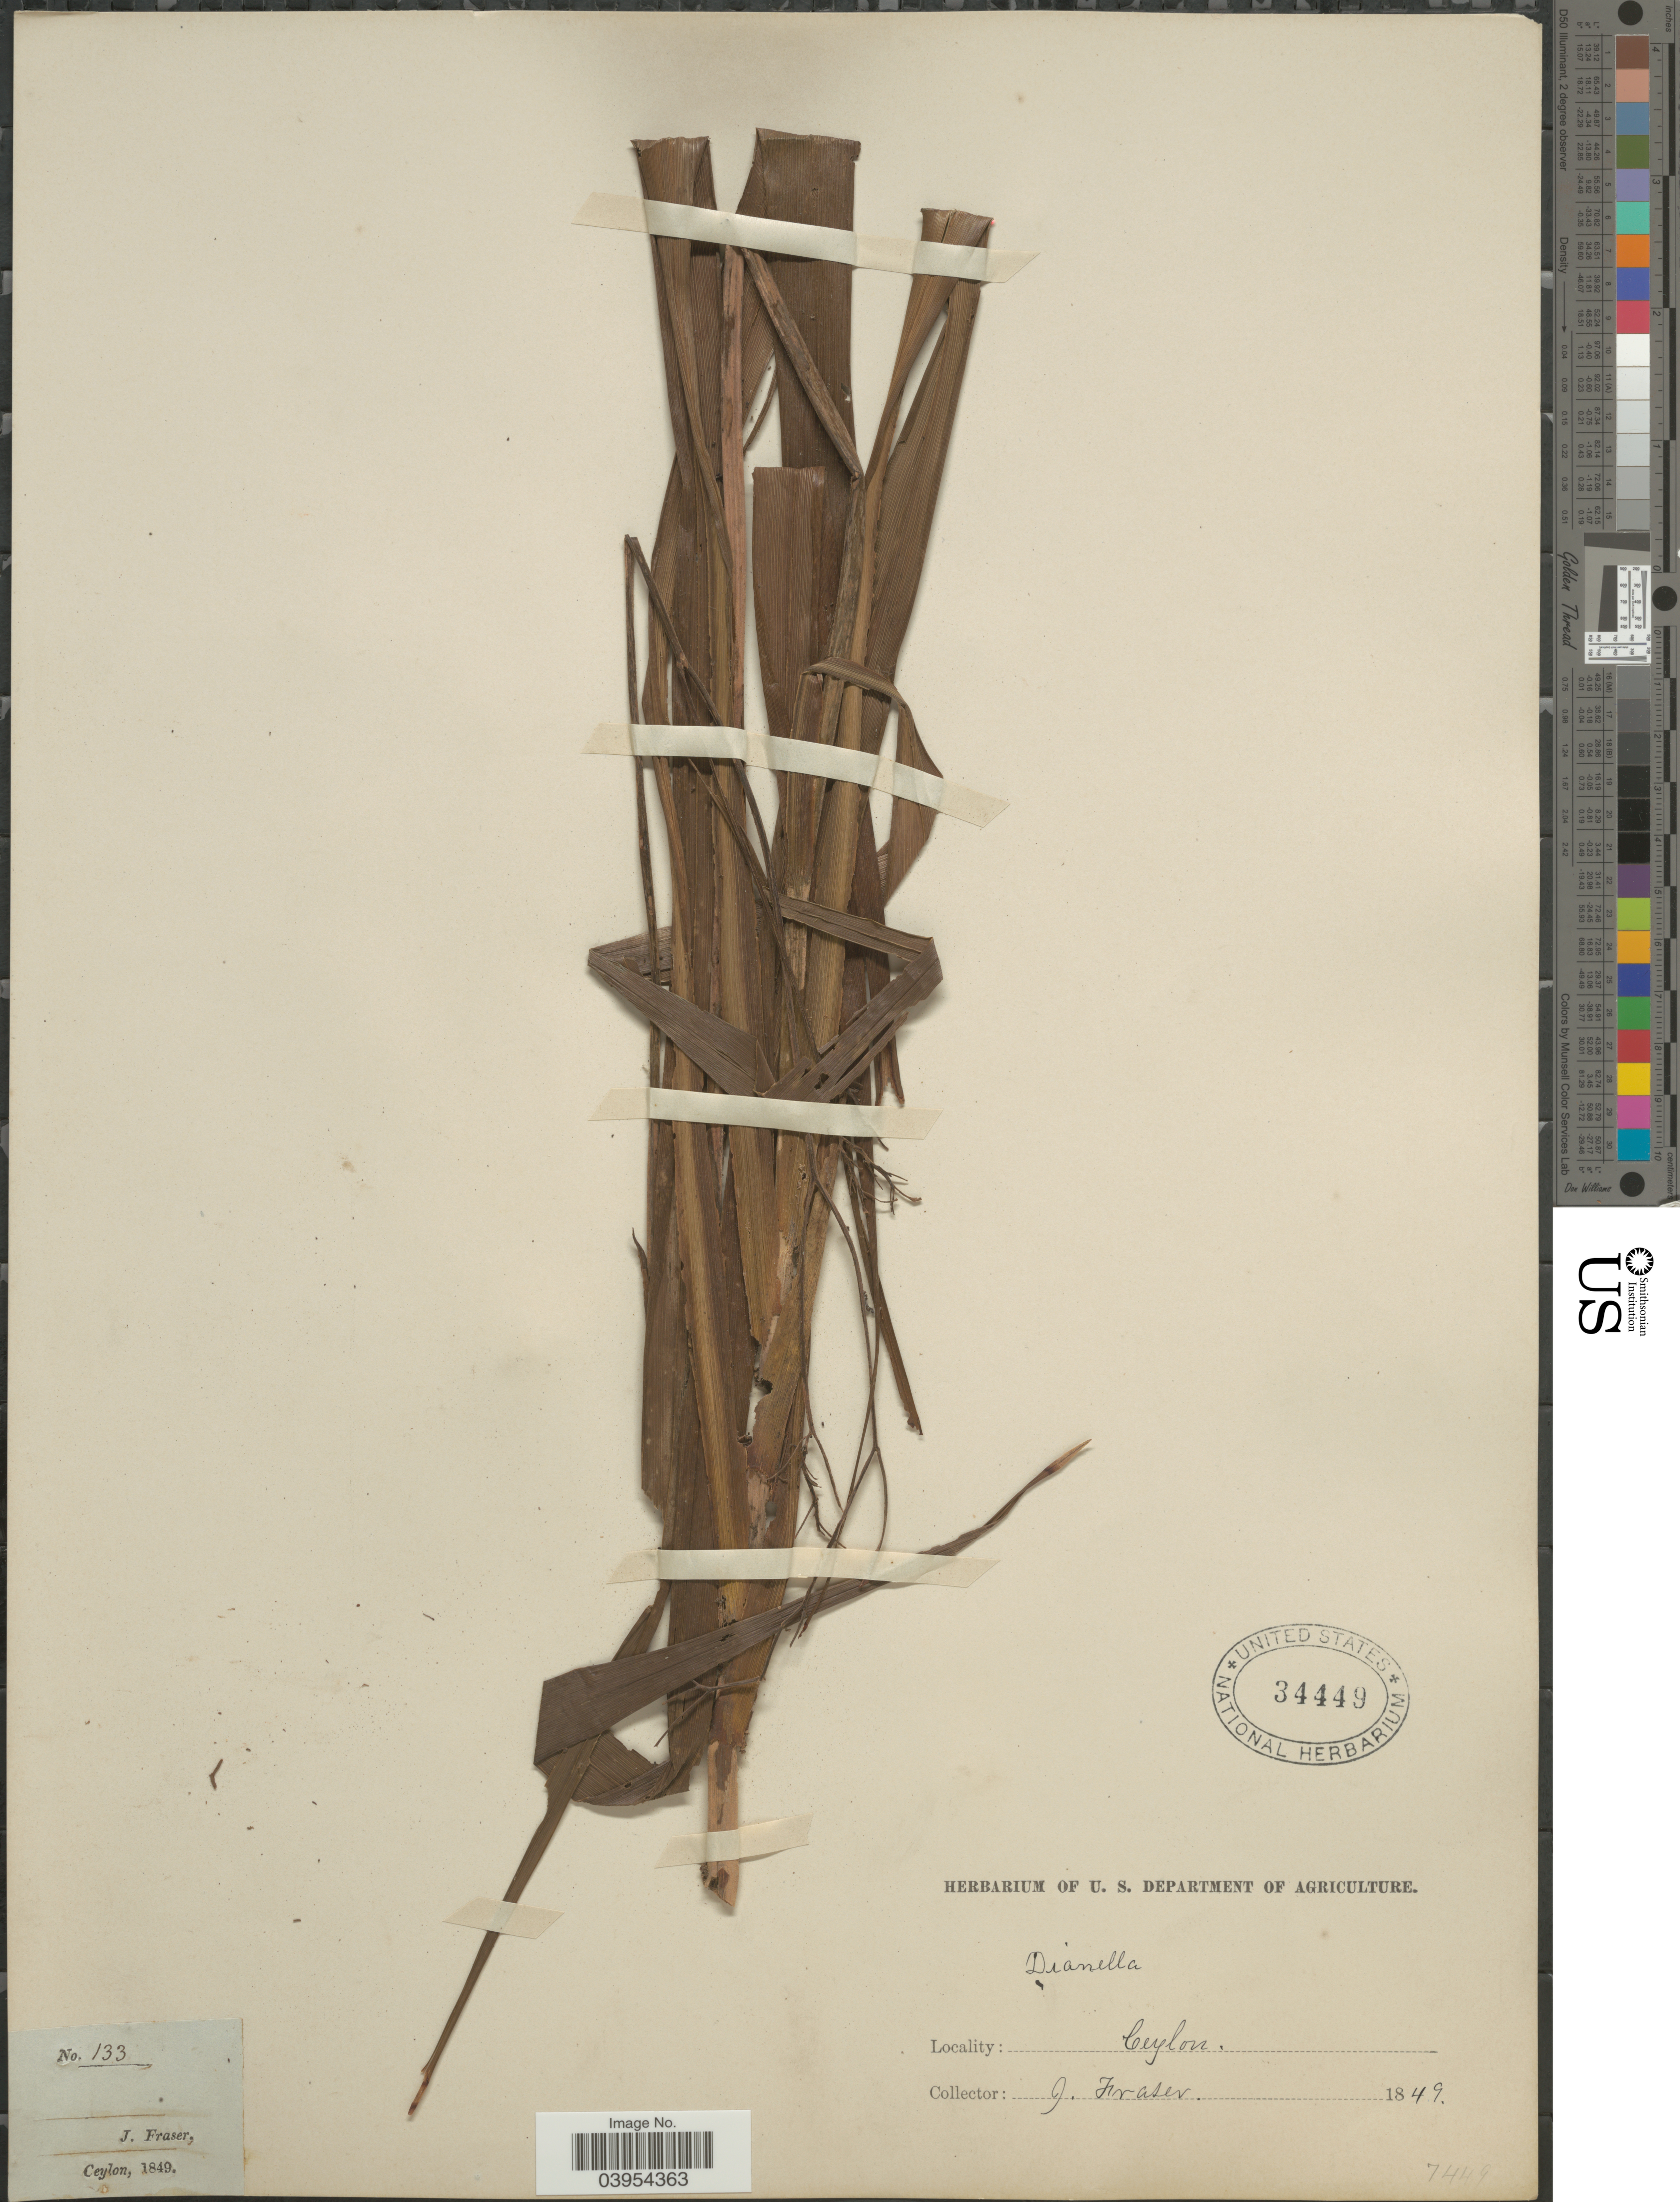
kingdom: Plantae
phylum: Tracheophyta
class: Liliopsida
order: Asparagales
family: Asphodelaceae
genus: Dianella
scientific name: Dianella sp.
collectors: J. Fraser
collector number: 133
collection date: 1849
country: Sri Lanka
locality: Ceylon.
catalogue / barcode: US 34449